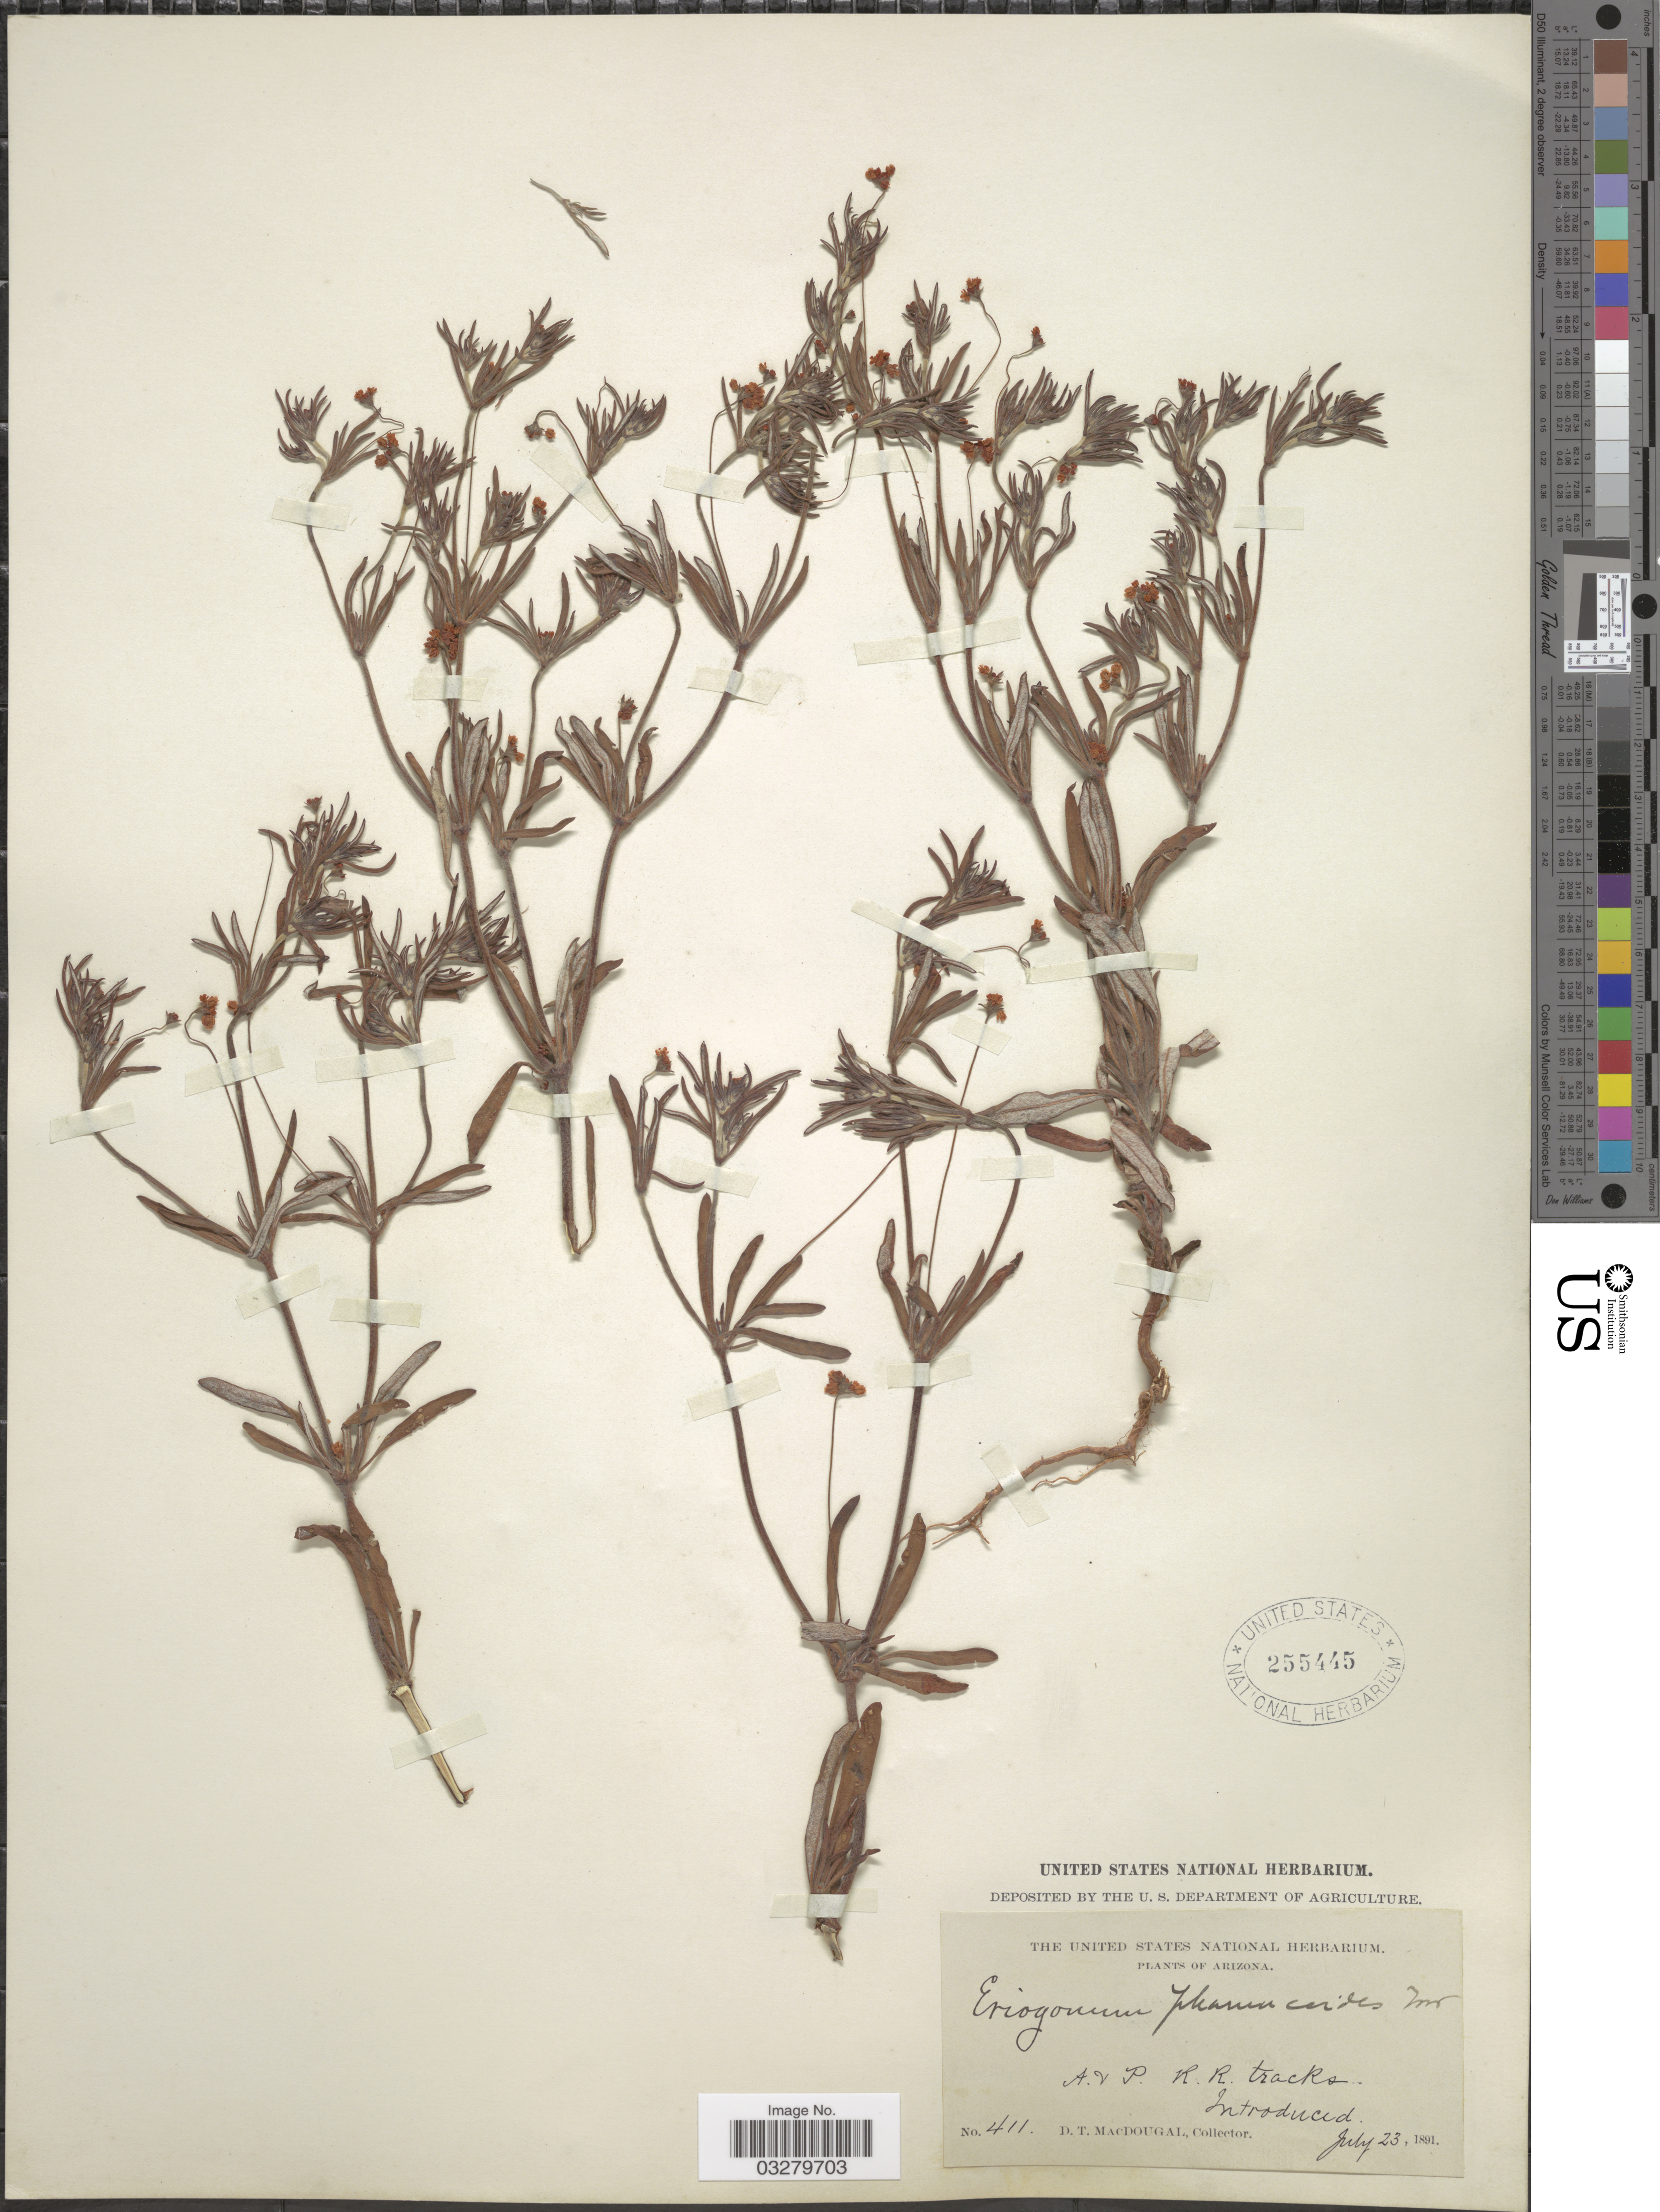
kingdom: Plantae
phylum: Tracheophyta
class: Magnoliopsida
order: Caryophyllales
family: Polygonaceae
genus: Eriogonum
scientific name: Eriogonum pharnaceoides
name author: Torr.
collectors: D. T. MacDougal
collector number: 411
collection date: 1891-07-23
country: United States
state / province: Arizona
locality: A. & P. R.R. tracks.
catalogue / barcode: US 255445